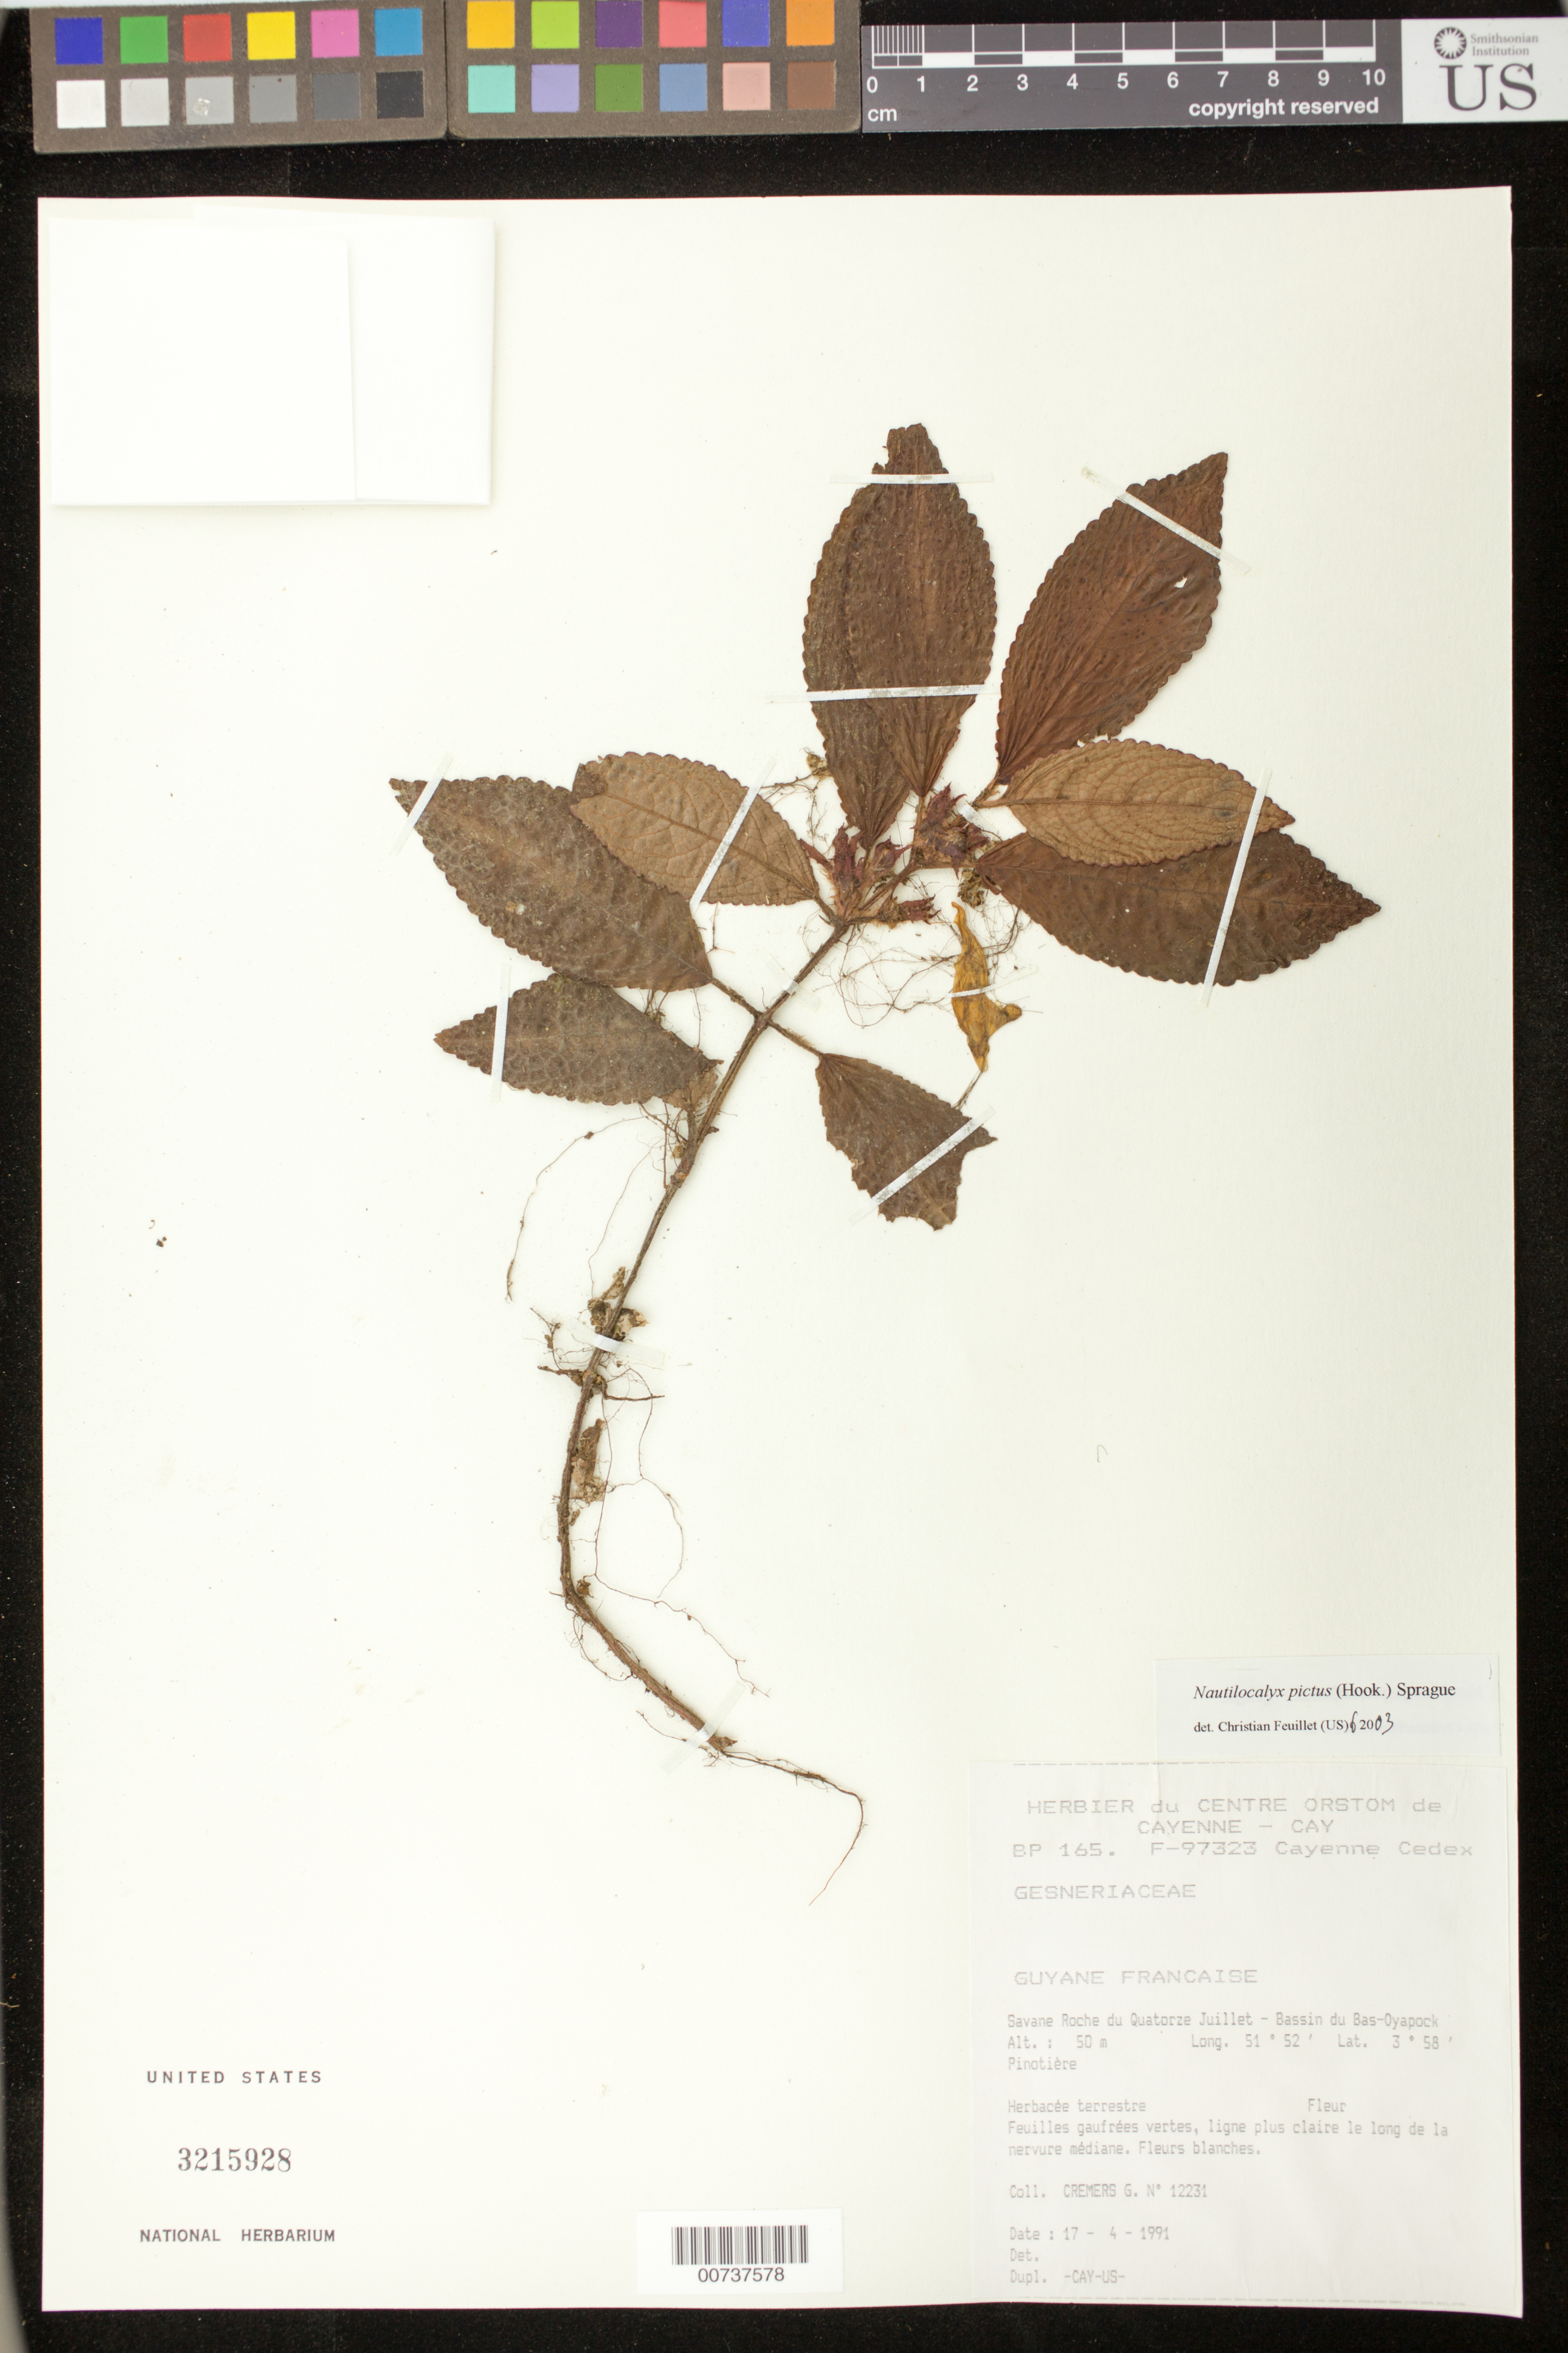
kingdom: Plantae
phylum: Tracheophyta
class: Magnoliopsida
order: Lamiales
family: Gesneriaceae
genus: Nautilocalyx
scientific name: Nautilocalyx pictus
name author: (Hook.) Sprague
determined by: Feuillet, C.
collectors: G. Cremers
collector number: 12231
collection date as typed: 17 Apr 1991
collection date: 1991-04-17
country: French Guiana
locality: Savane Roche du Quatorze Juillet, Bassin du Bas-Oyapock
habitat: Pinotière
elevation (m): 50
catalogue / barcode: US 3215928